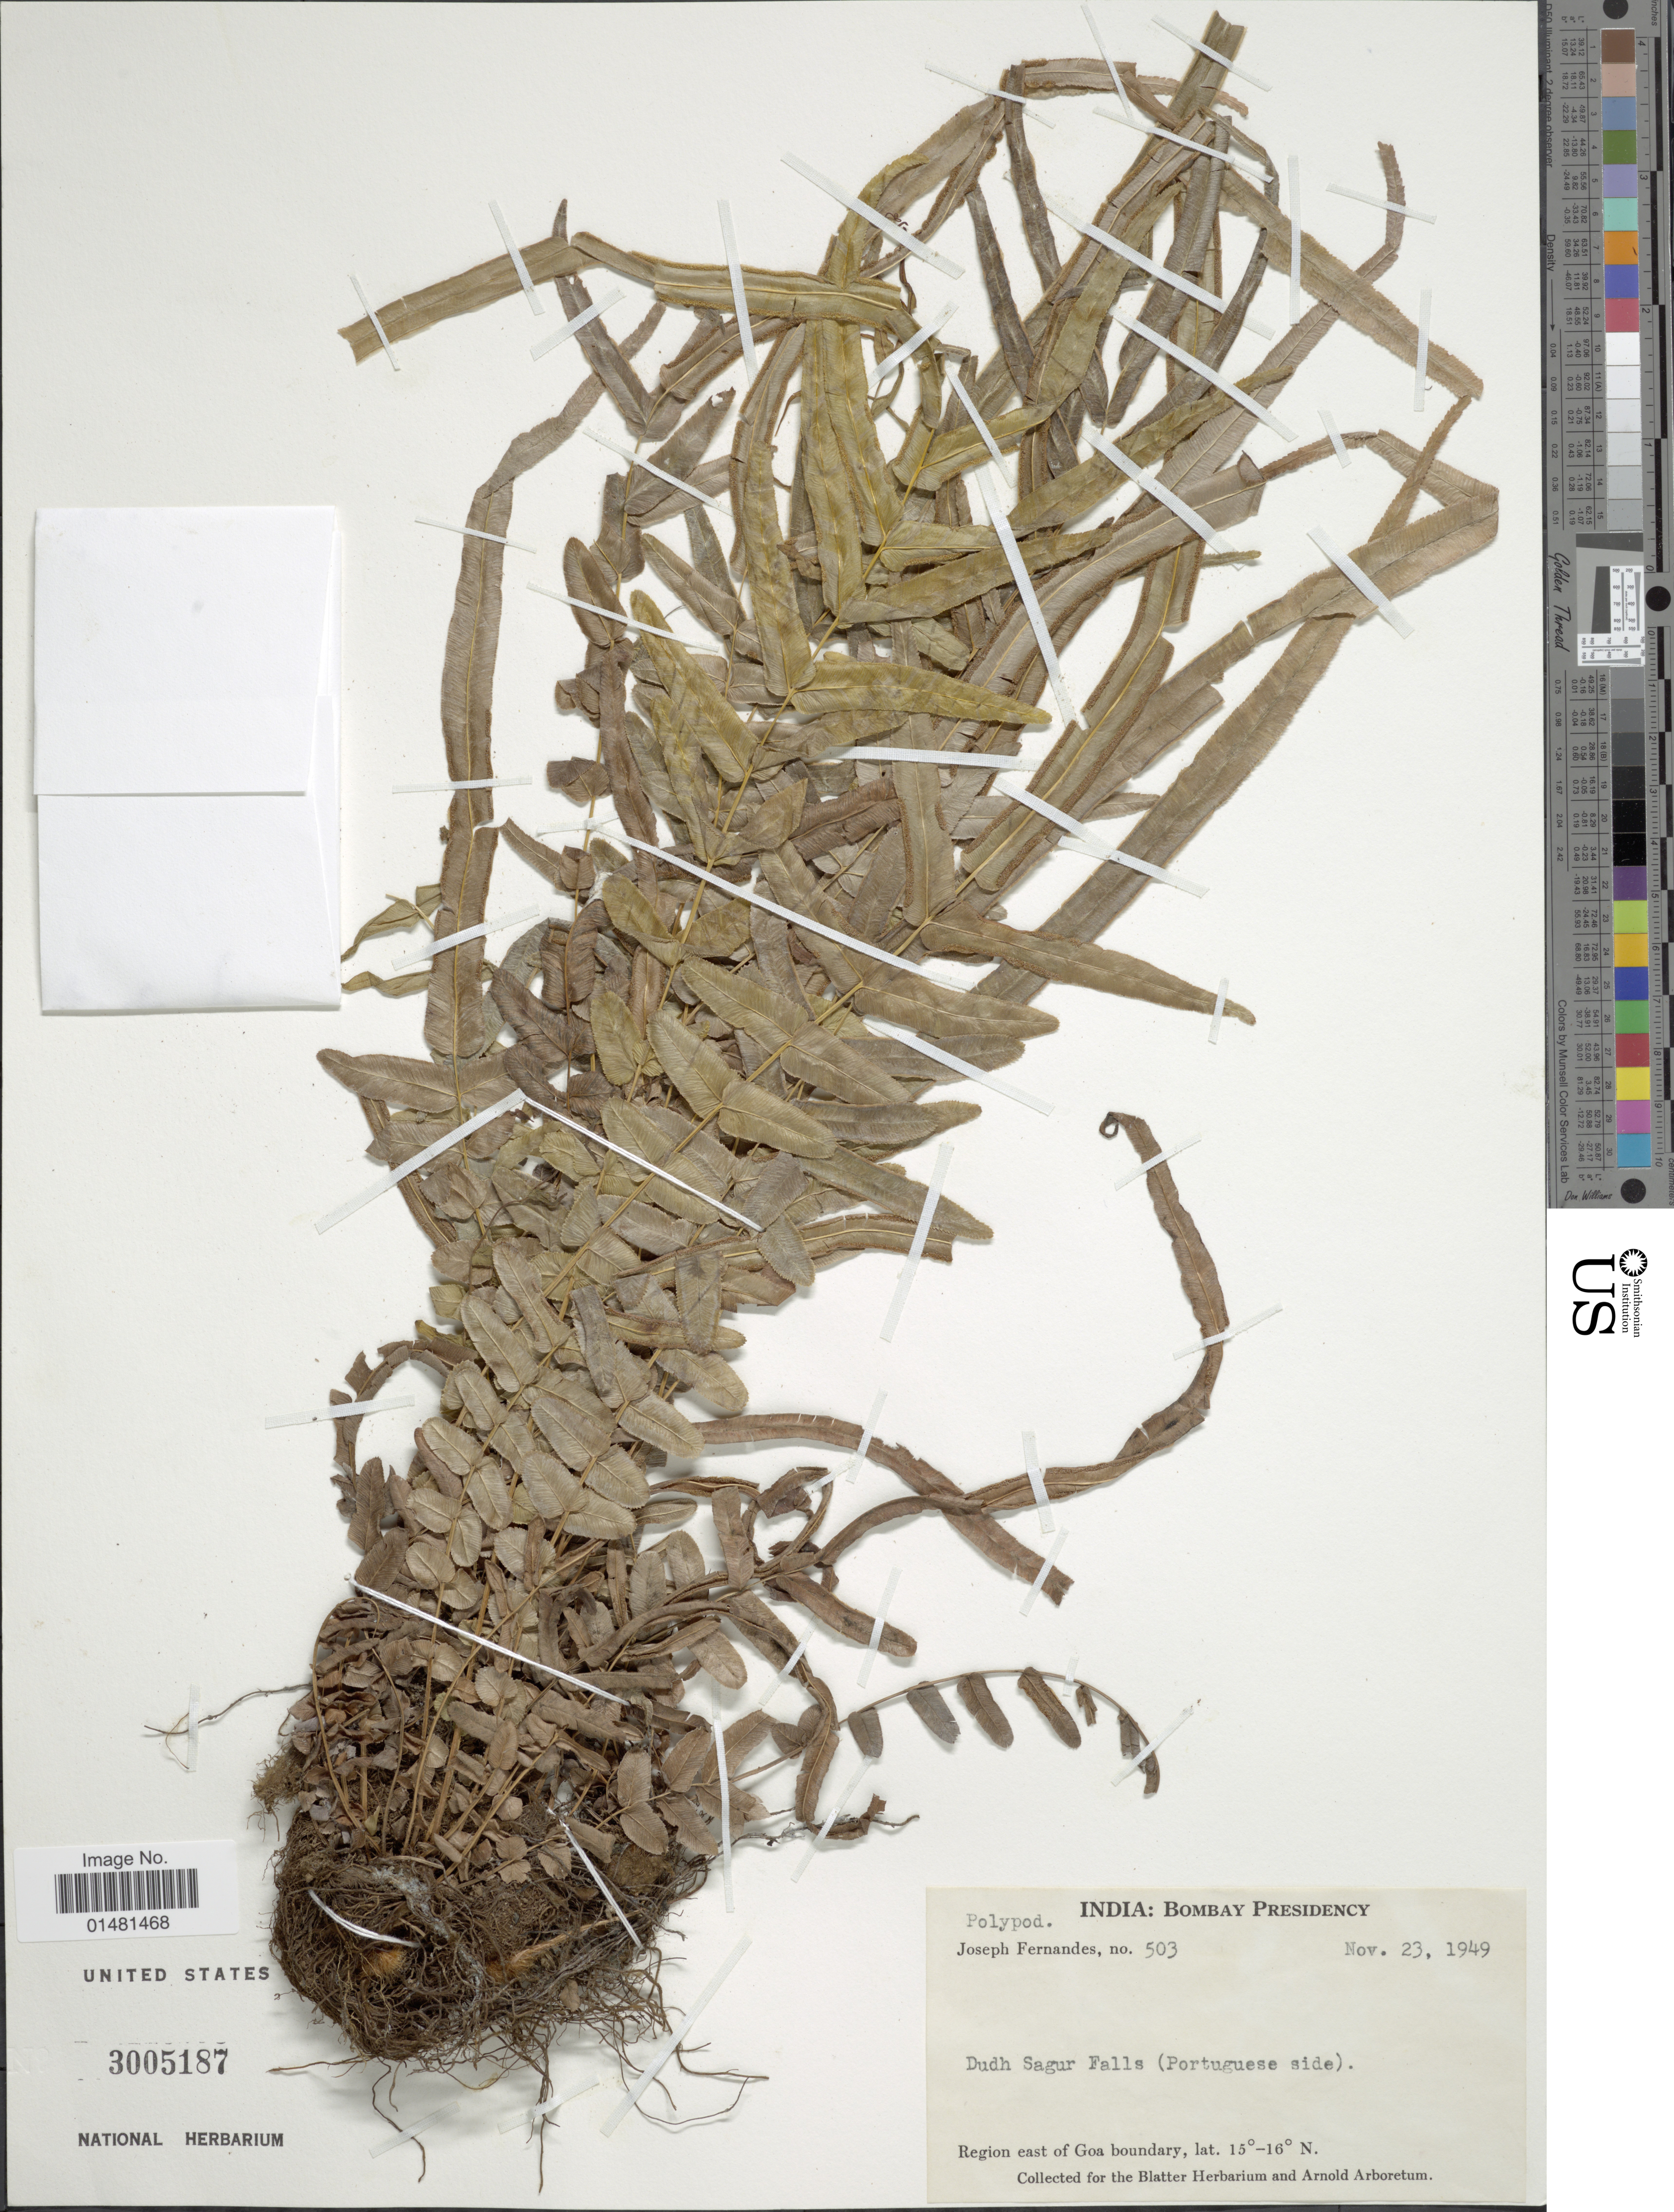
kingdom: Plantae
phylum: Tracheophyta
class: Polypodiopsida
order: Polypodiales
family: Pteridaceae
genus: Pteris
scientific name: Pteris sp.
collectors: J. Fernandes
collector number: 503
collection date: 1949-11-23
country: India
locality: Bombay Presidency, Dudh Sagur Falls (Portuguese side), Region east of Goa boundary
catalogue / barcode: US 3005187